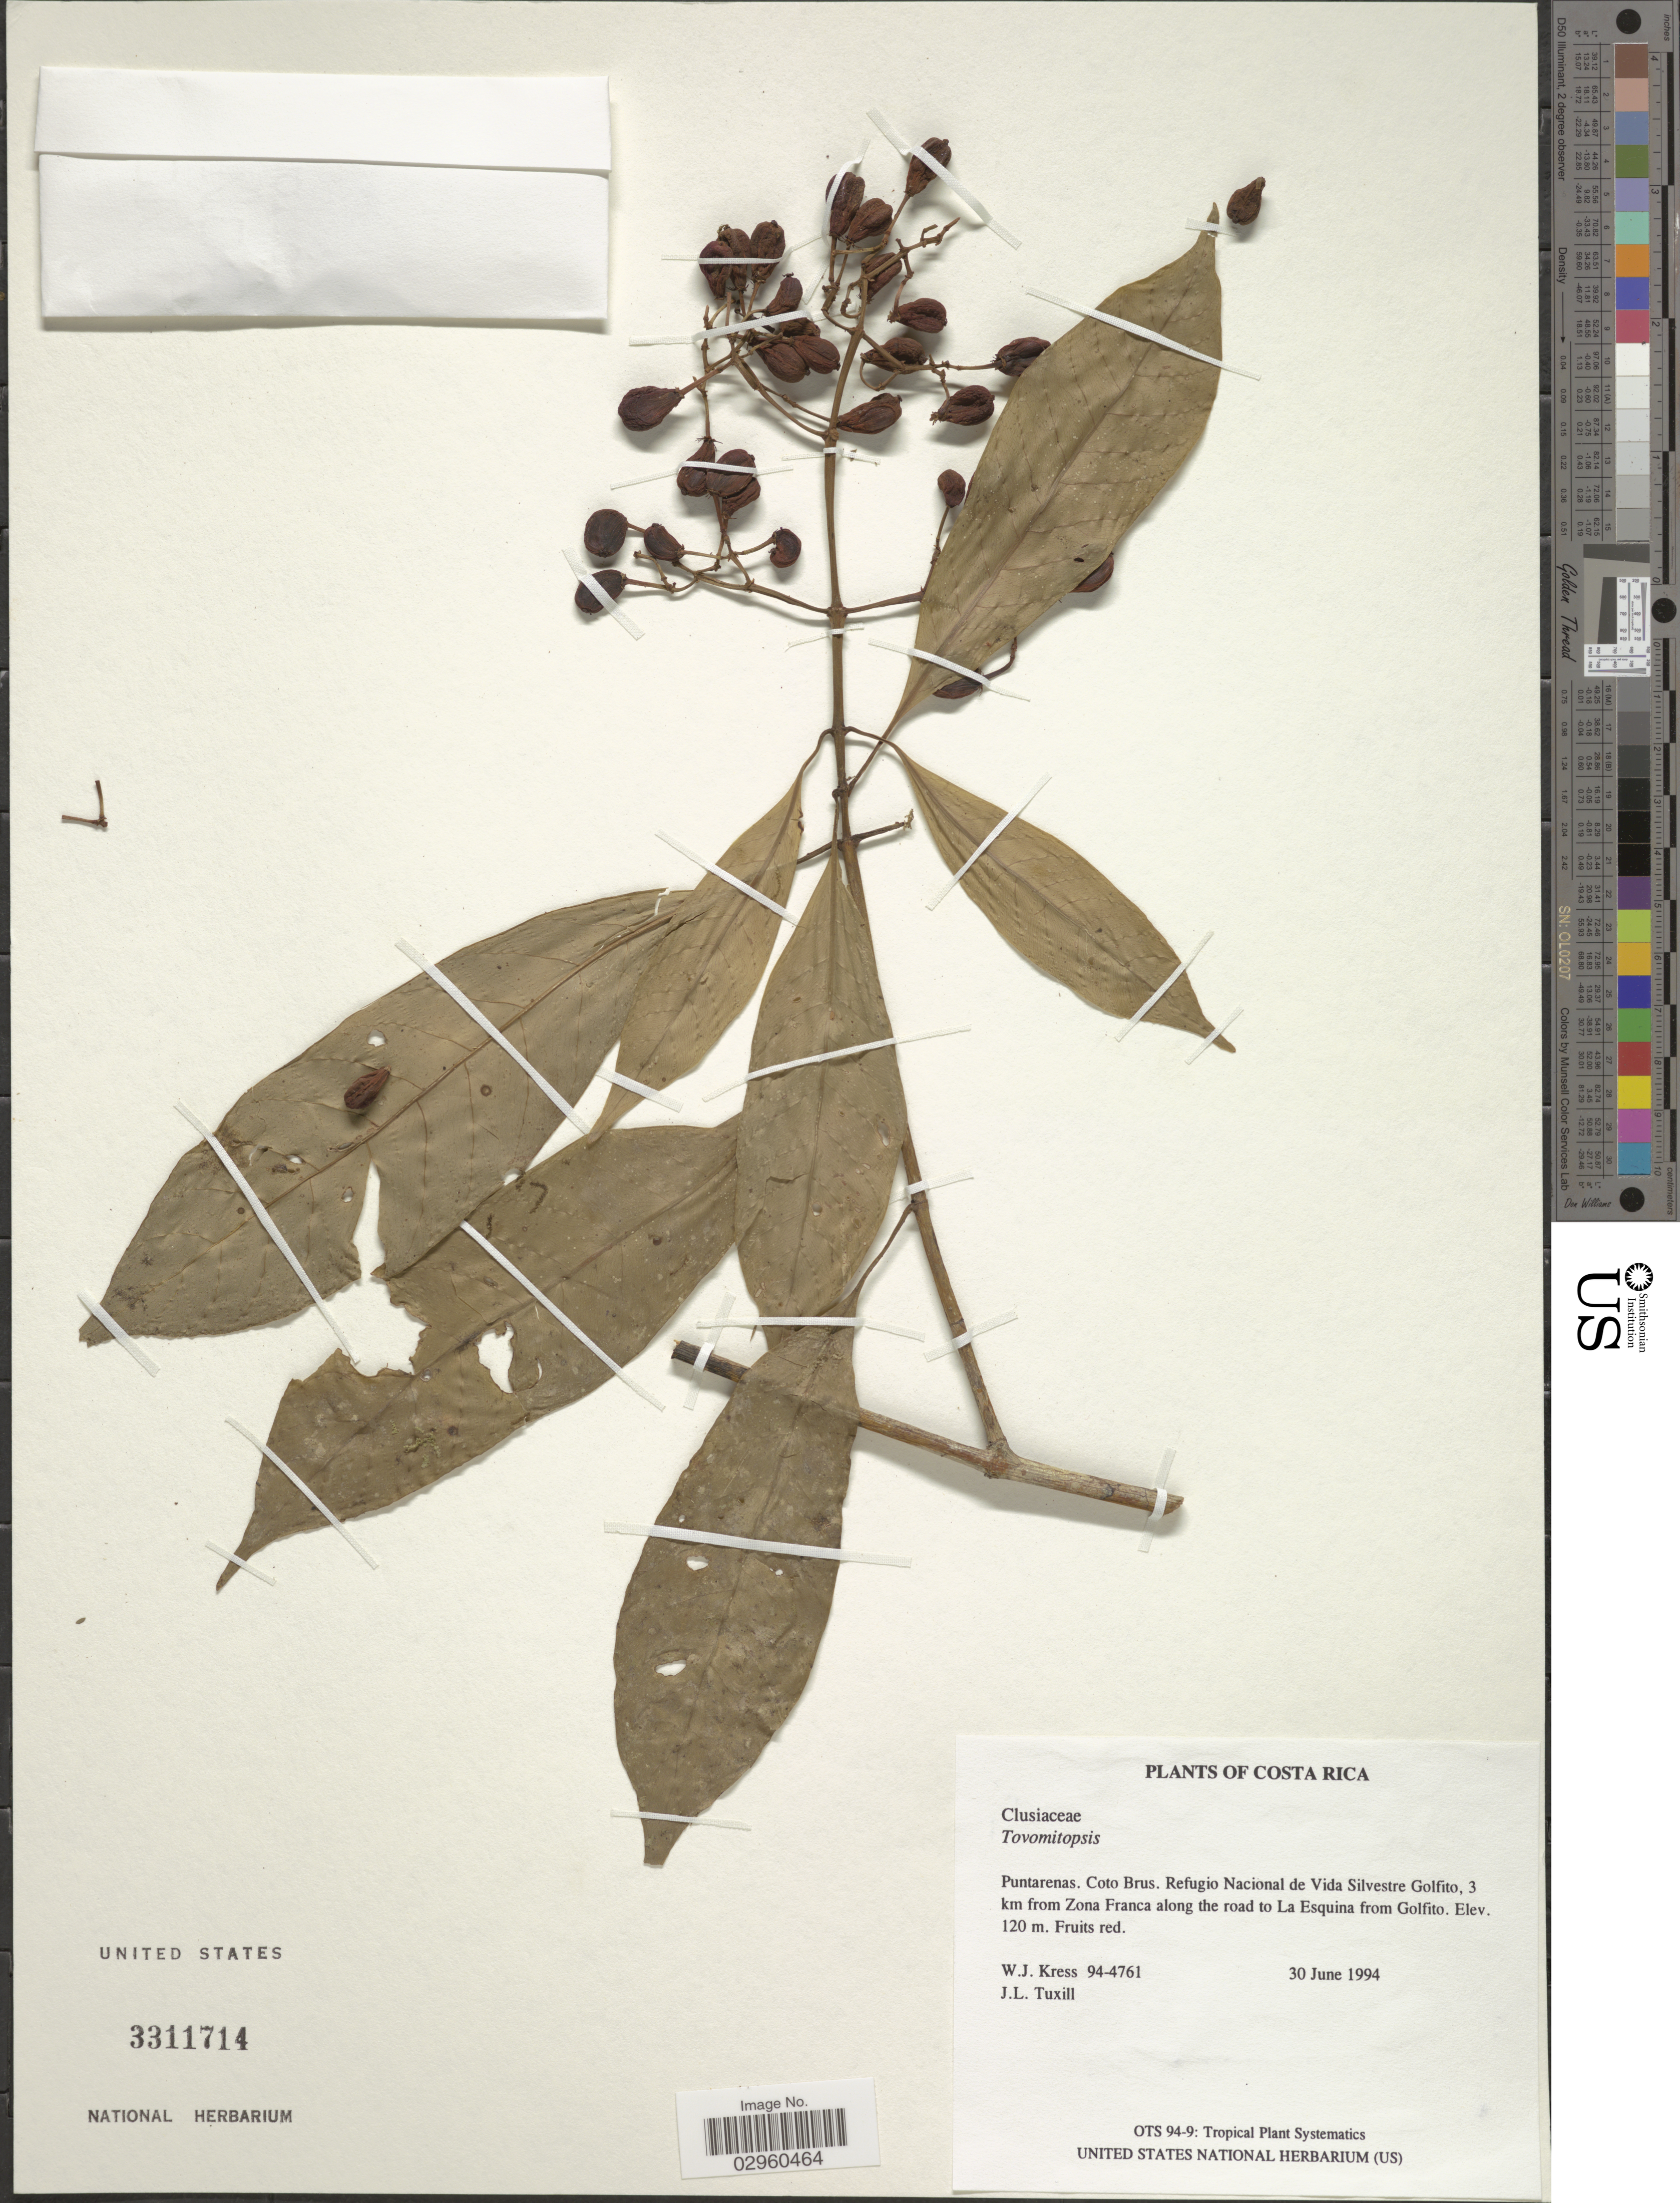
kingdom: Plantae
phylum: Tracheophyta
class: Magnoliopsida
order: Malpighiales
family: Clusiaceae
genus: Tovomitopsis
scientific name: Tovomitopsis sp.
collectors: W. J. Kress & J. L. Tuxill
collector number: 94-4761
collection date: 1994-06-30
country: Costa Rica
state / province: Puntarenas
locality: Coto Brus. Refugio Nacional de Vida Silvestre Golfito, 3 km from Zona Franca along the road to La Esquina from Golfito.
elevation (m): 120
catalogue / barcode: US 3311714